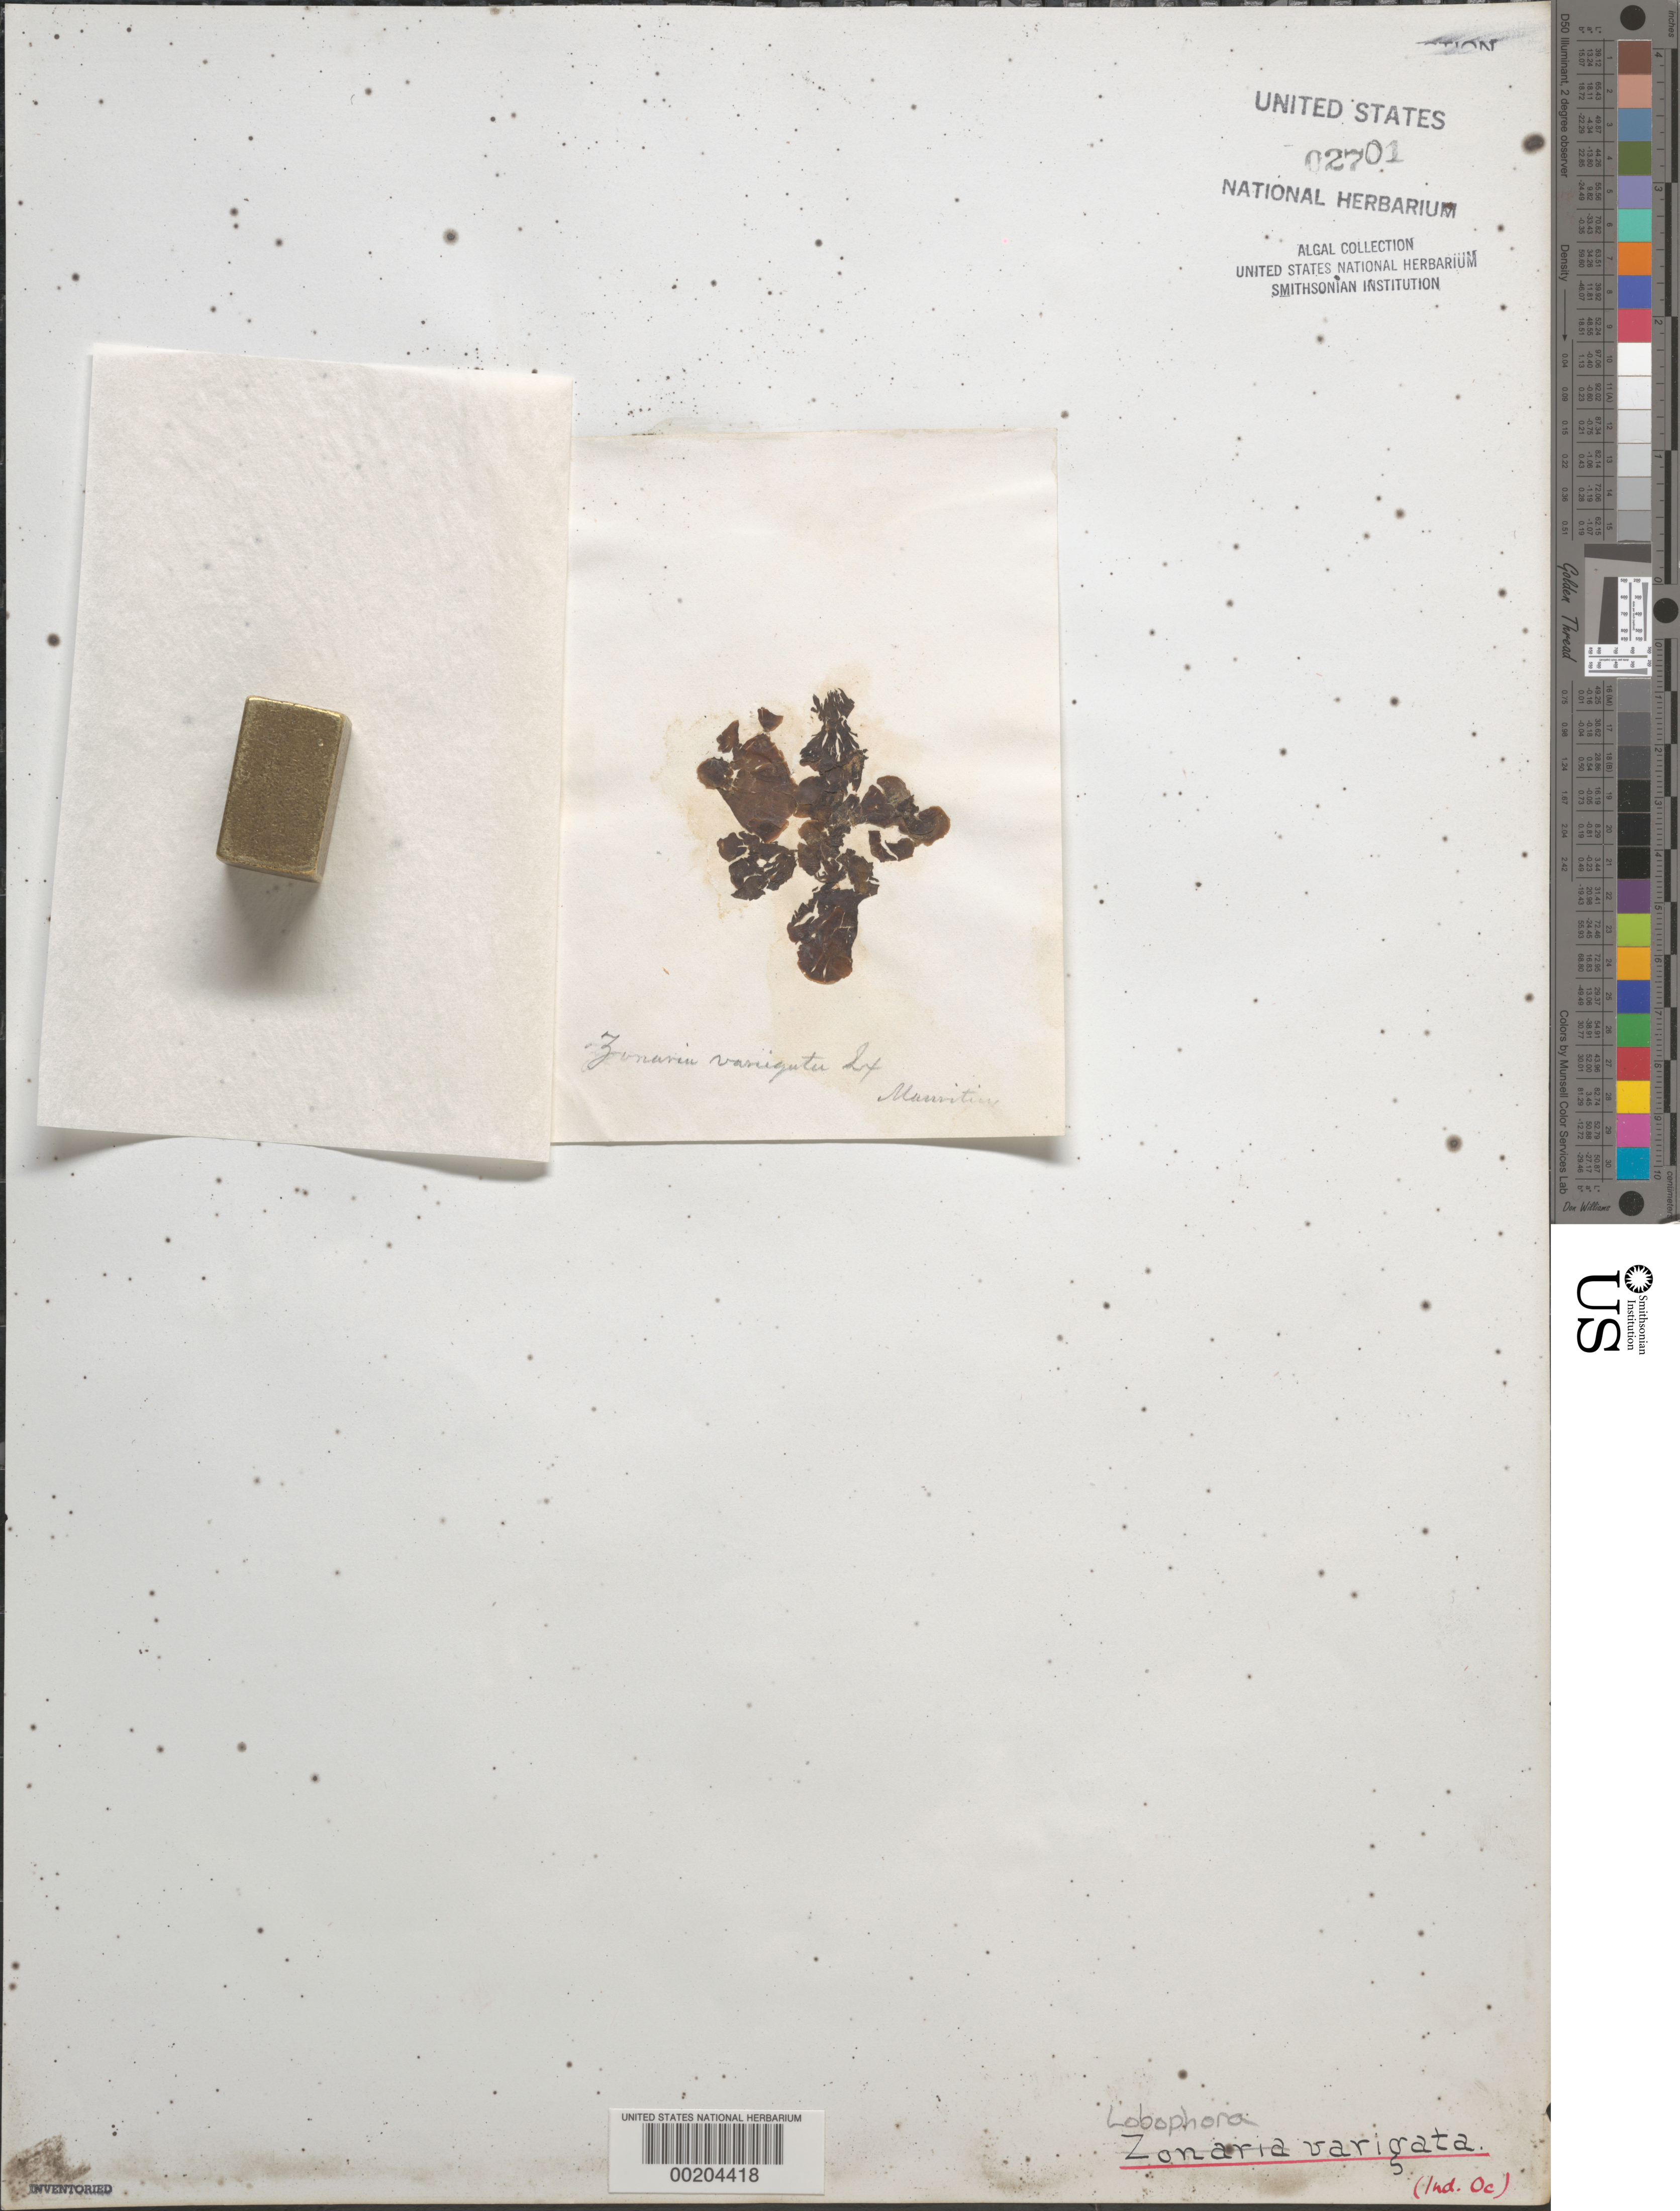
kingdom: Chromista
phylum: Ochrophyta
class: Phaeophyceae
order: Dictyotales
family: Dictyotaceae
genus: Lobophora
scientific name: Lobophora variegata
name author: (J.V.Lamouroux) Womersley & E.C. Oliveira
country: Mauritius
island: Mauritius Island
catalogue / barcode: US 2701